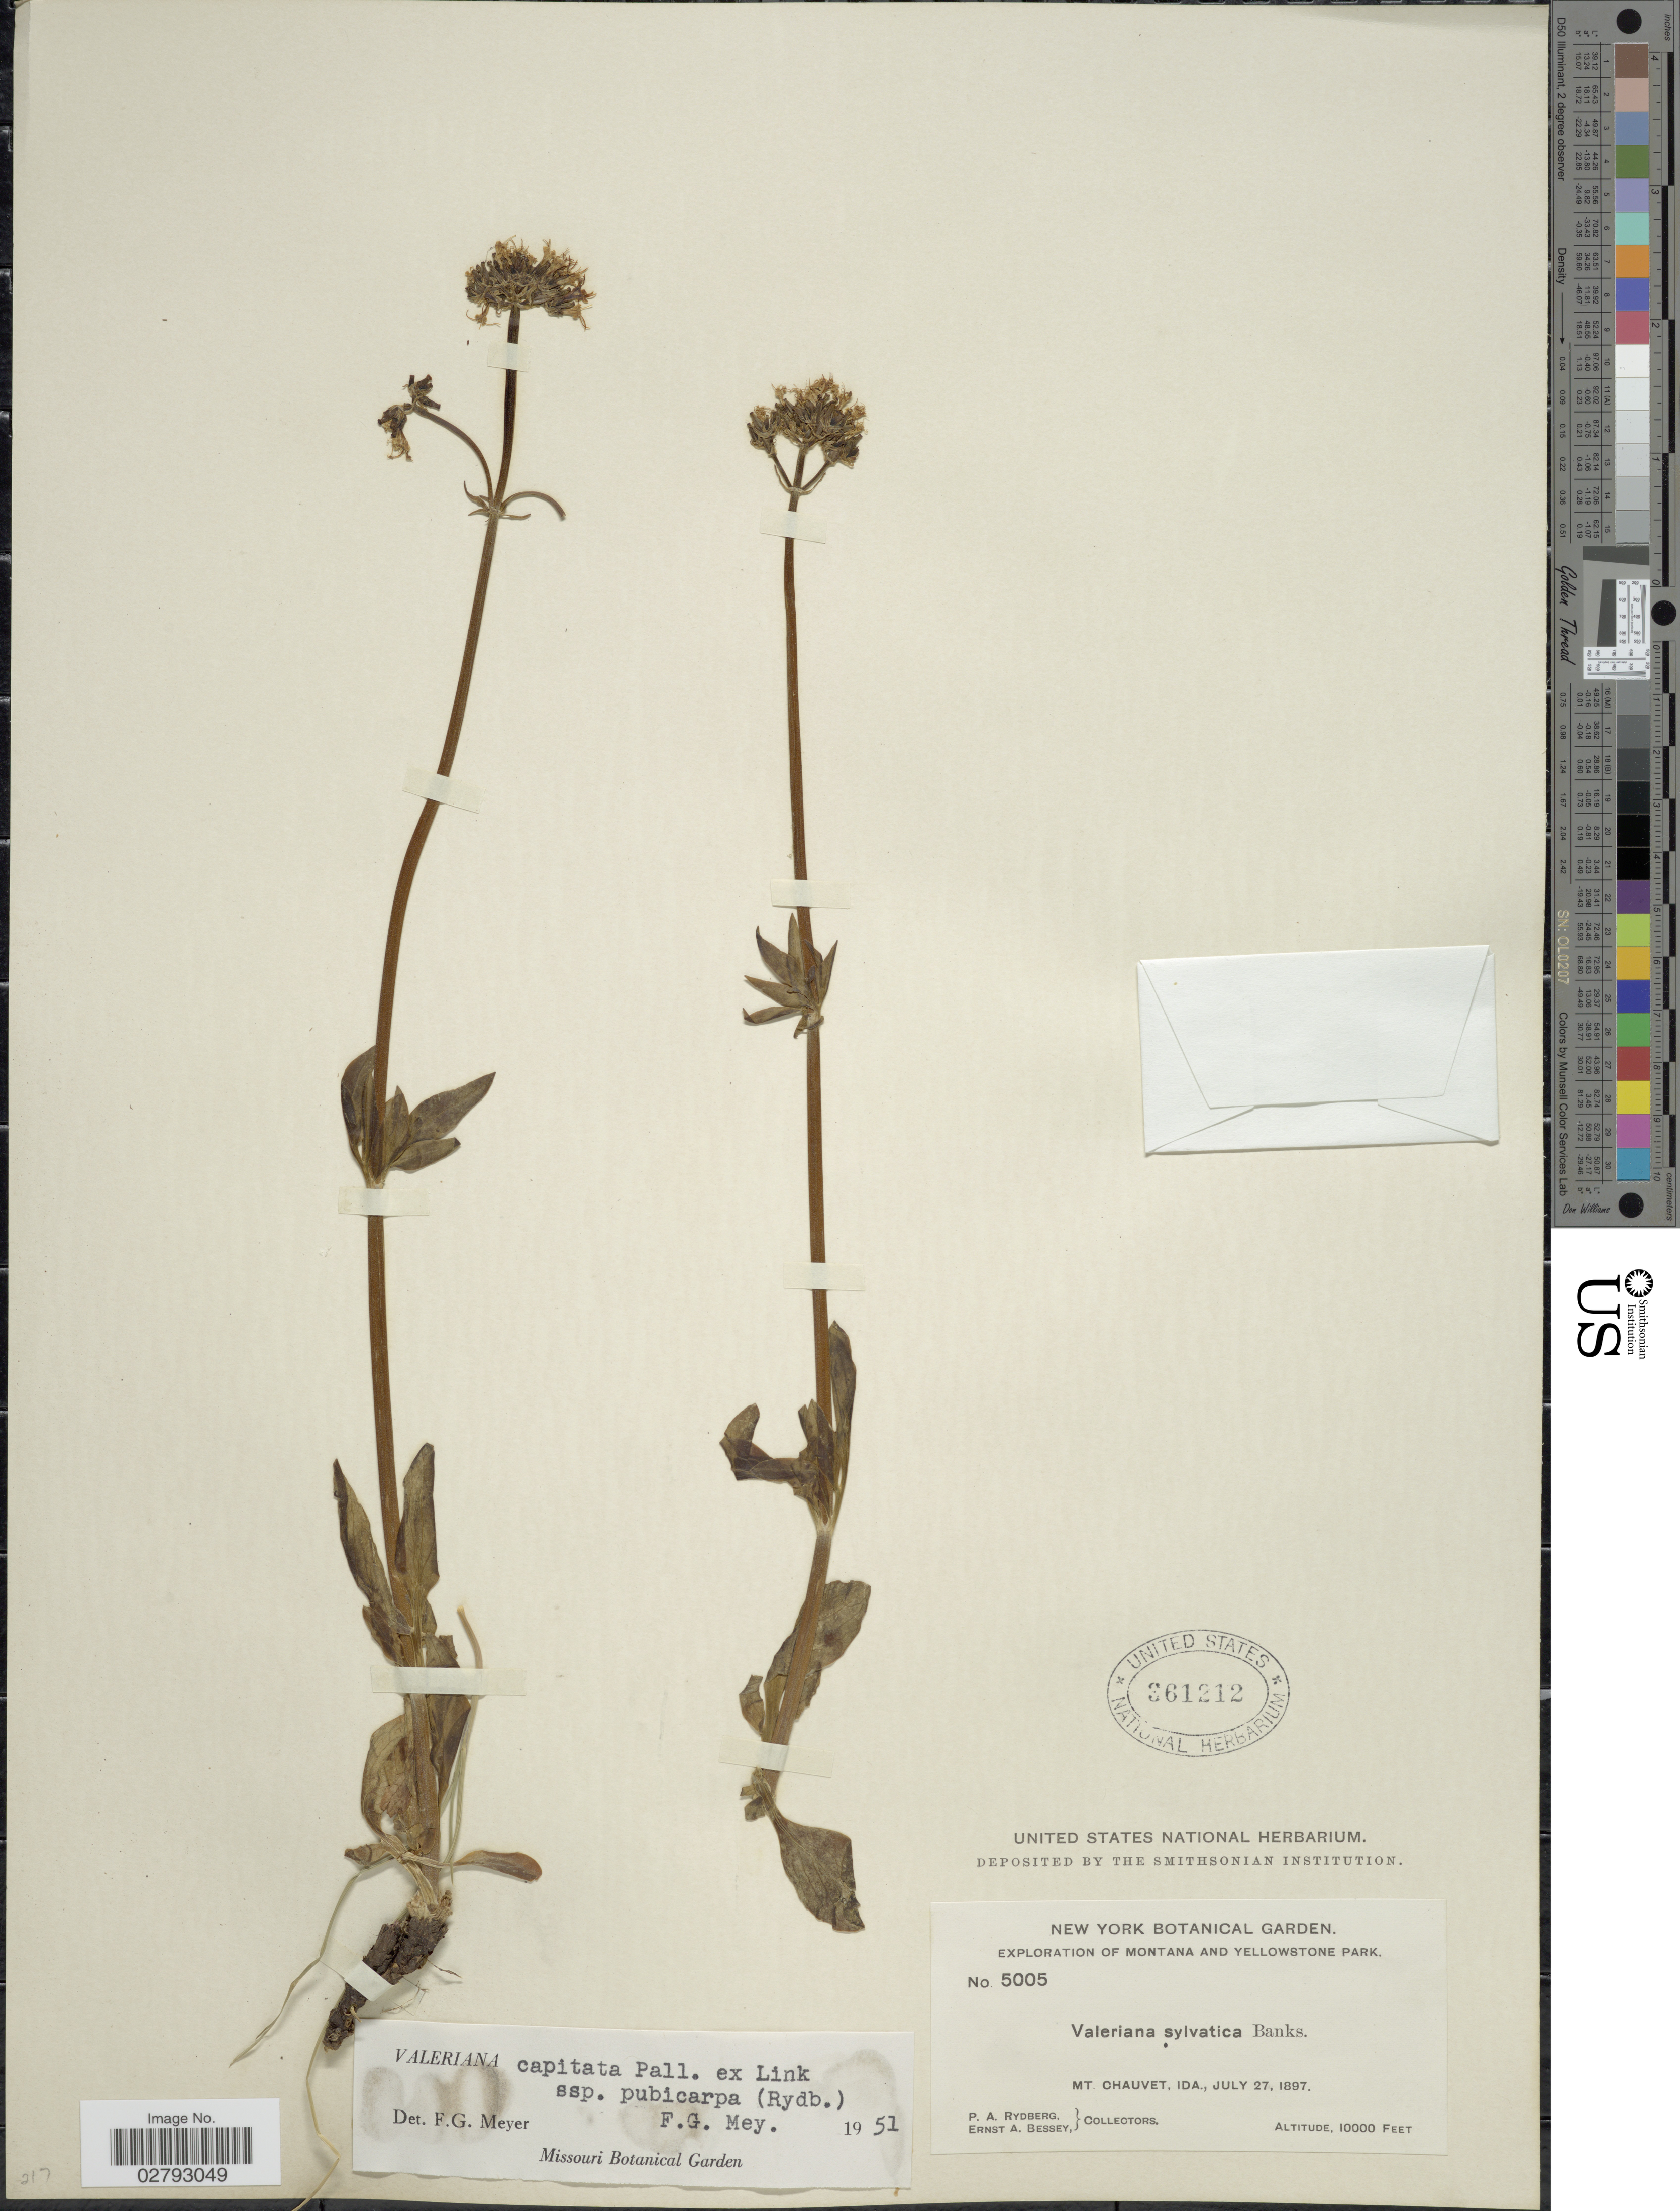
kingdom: Plantae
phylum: Tracheophyta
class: Magnoliopsida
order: Dipsacales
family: Caprifoliaceae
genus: Valeriana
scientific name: Valeriana capitata subsp. pubicarpa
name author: (Rydb.) F.G. Mey.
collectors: P. A. Rydberg & E. A. Bessey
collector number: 5005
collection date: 1897-07-27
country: United States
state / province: Montana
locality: Yellowstone Park. Mt. Chauvet, Ida.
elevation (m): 3048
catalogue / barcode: US 361212